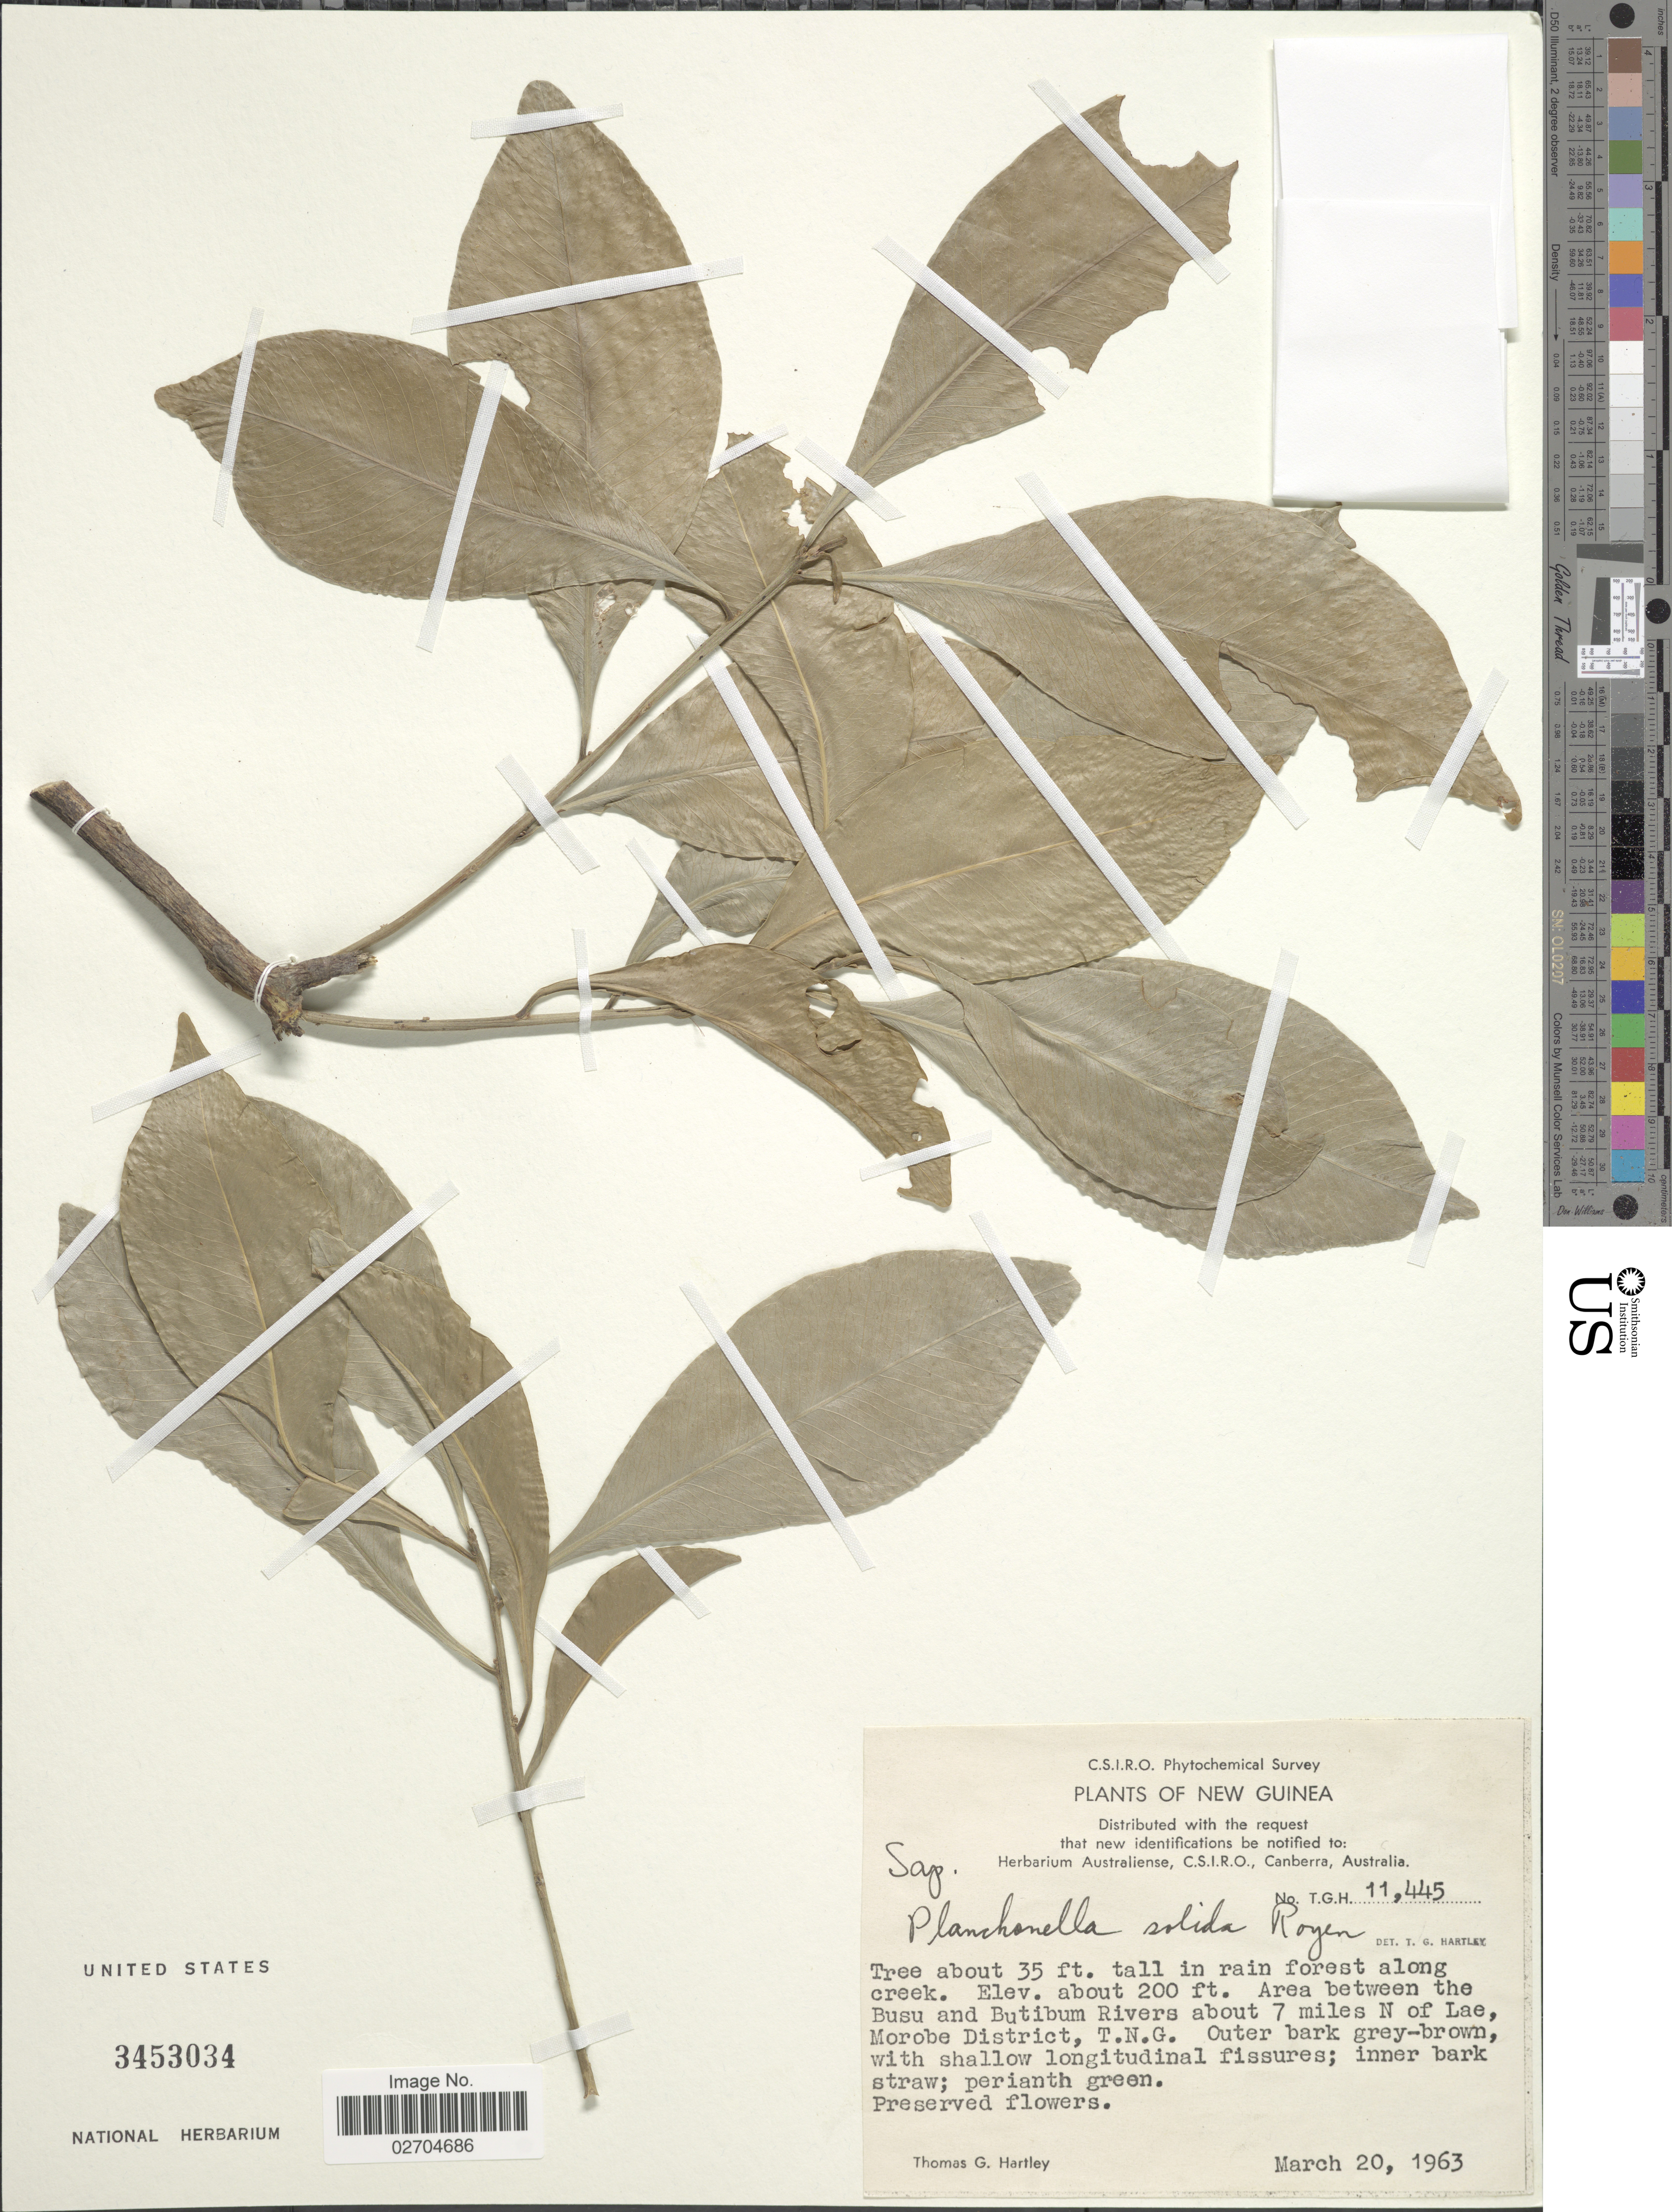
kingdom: Plantae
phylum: Tracheophyta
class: Magnoliopsida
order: Ericales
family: Sapotaceae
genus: Planchonella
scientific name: Planchonella solida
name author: P. Royen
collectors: T. G. Hartley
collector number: T.G.H. 11445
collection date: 1963-03-20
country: Papua New Guinea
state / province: Morobe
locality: New Guinea. Area between the Busu and Butibum Rivers about 7 miles N of Lae, T.N.G.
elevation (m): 61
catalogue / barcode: US 3453034